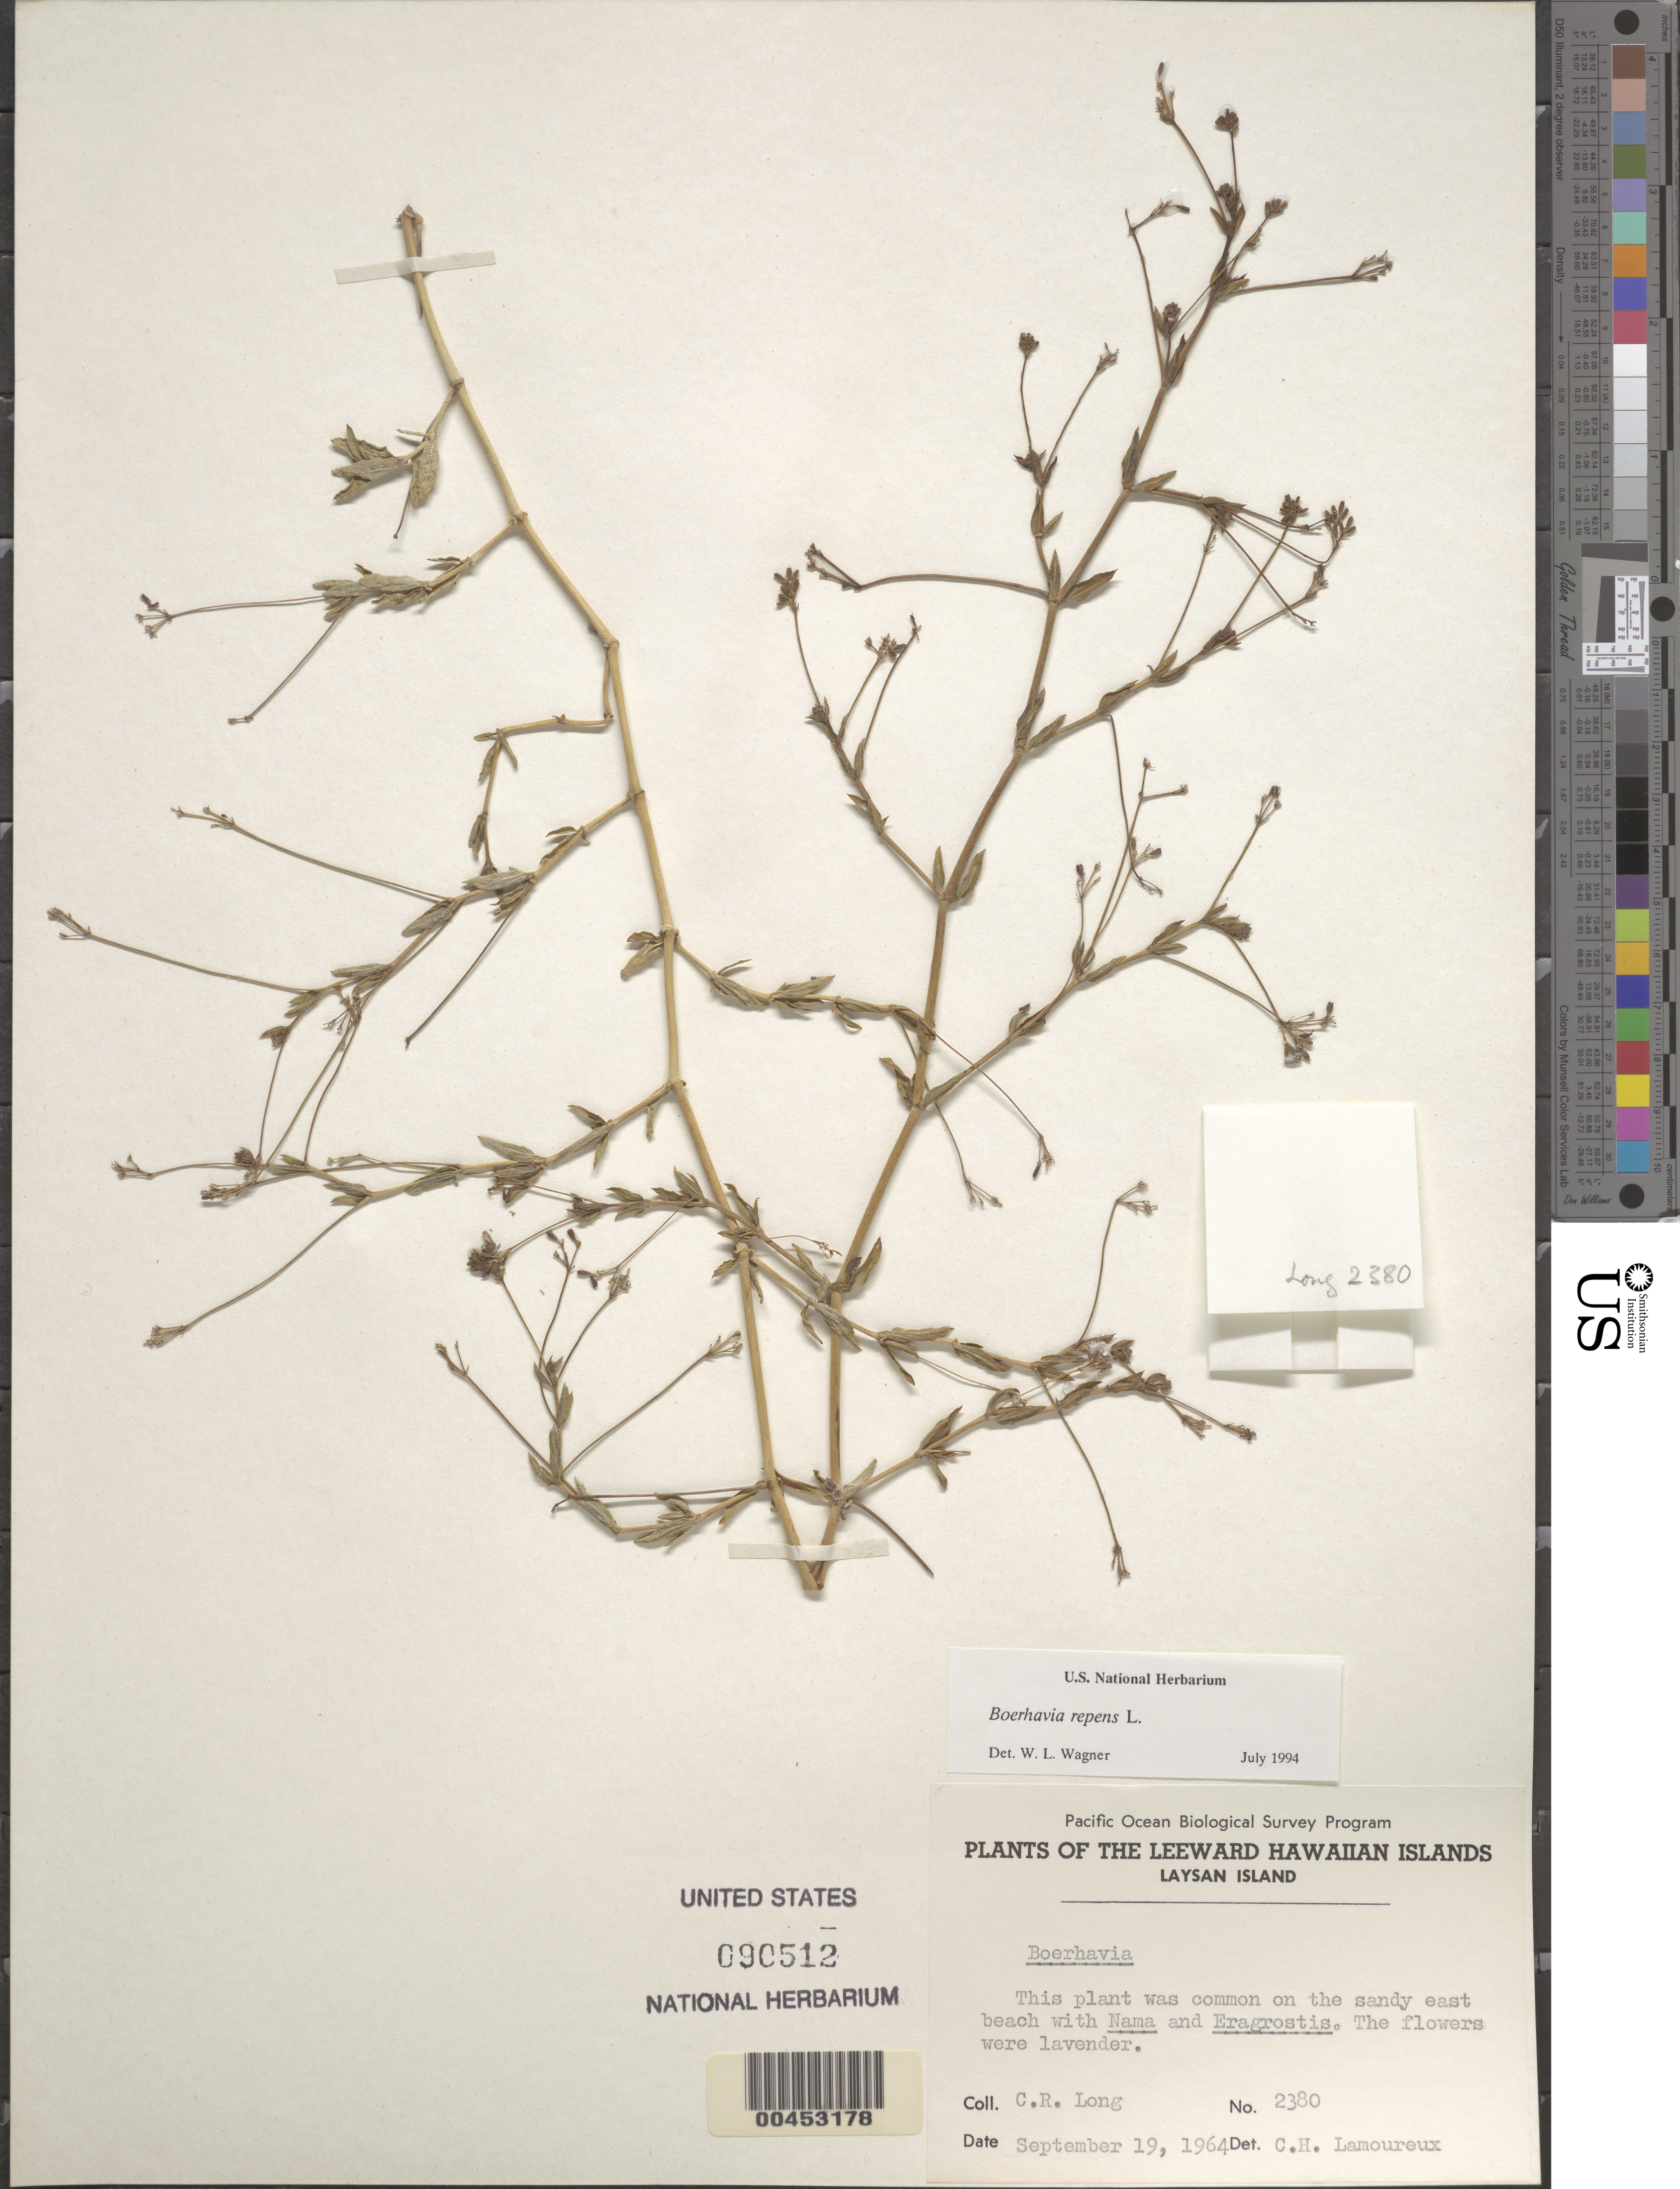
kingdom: Plantae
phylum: Tracheophyta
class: Magnoliopsida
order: Caryophyllales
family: Nyctaginaceae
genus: Boerhavia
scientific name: Boerhavia repens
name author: L.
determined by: Wagner, W. L., (BOT), Smithsonian Institution - National Museum of Natural History (UNITED STATES)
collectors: C. Long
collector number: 2380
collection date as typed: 19 Sep 1964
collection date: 1964-09-19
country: United States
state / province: Hawaii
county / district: Honolulu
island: Laysan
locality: On the E beach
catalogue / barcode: US 90512